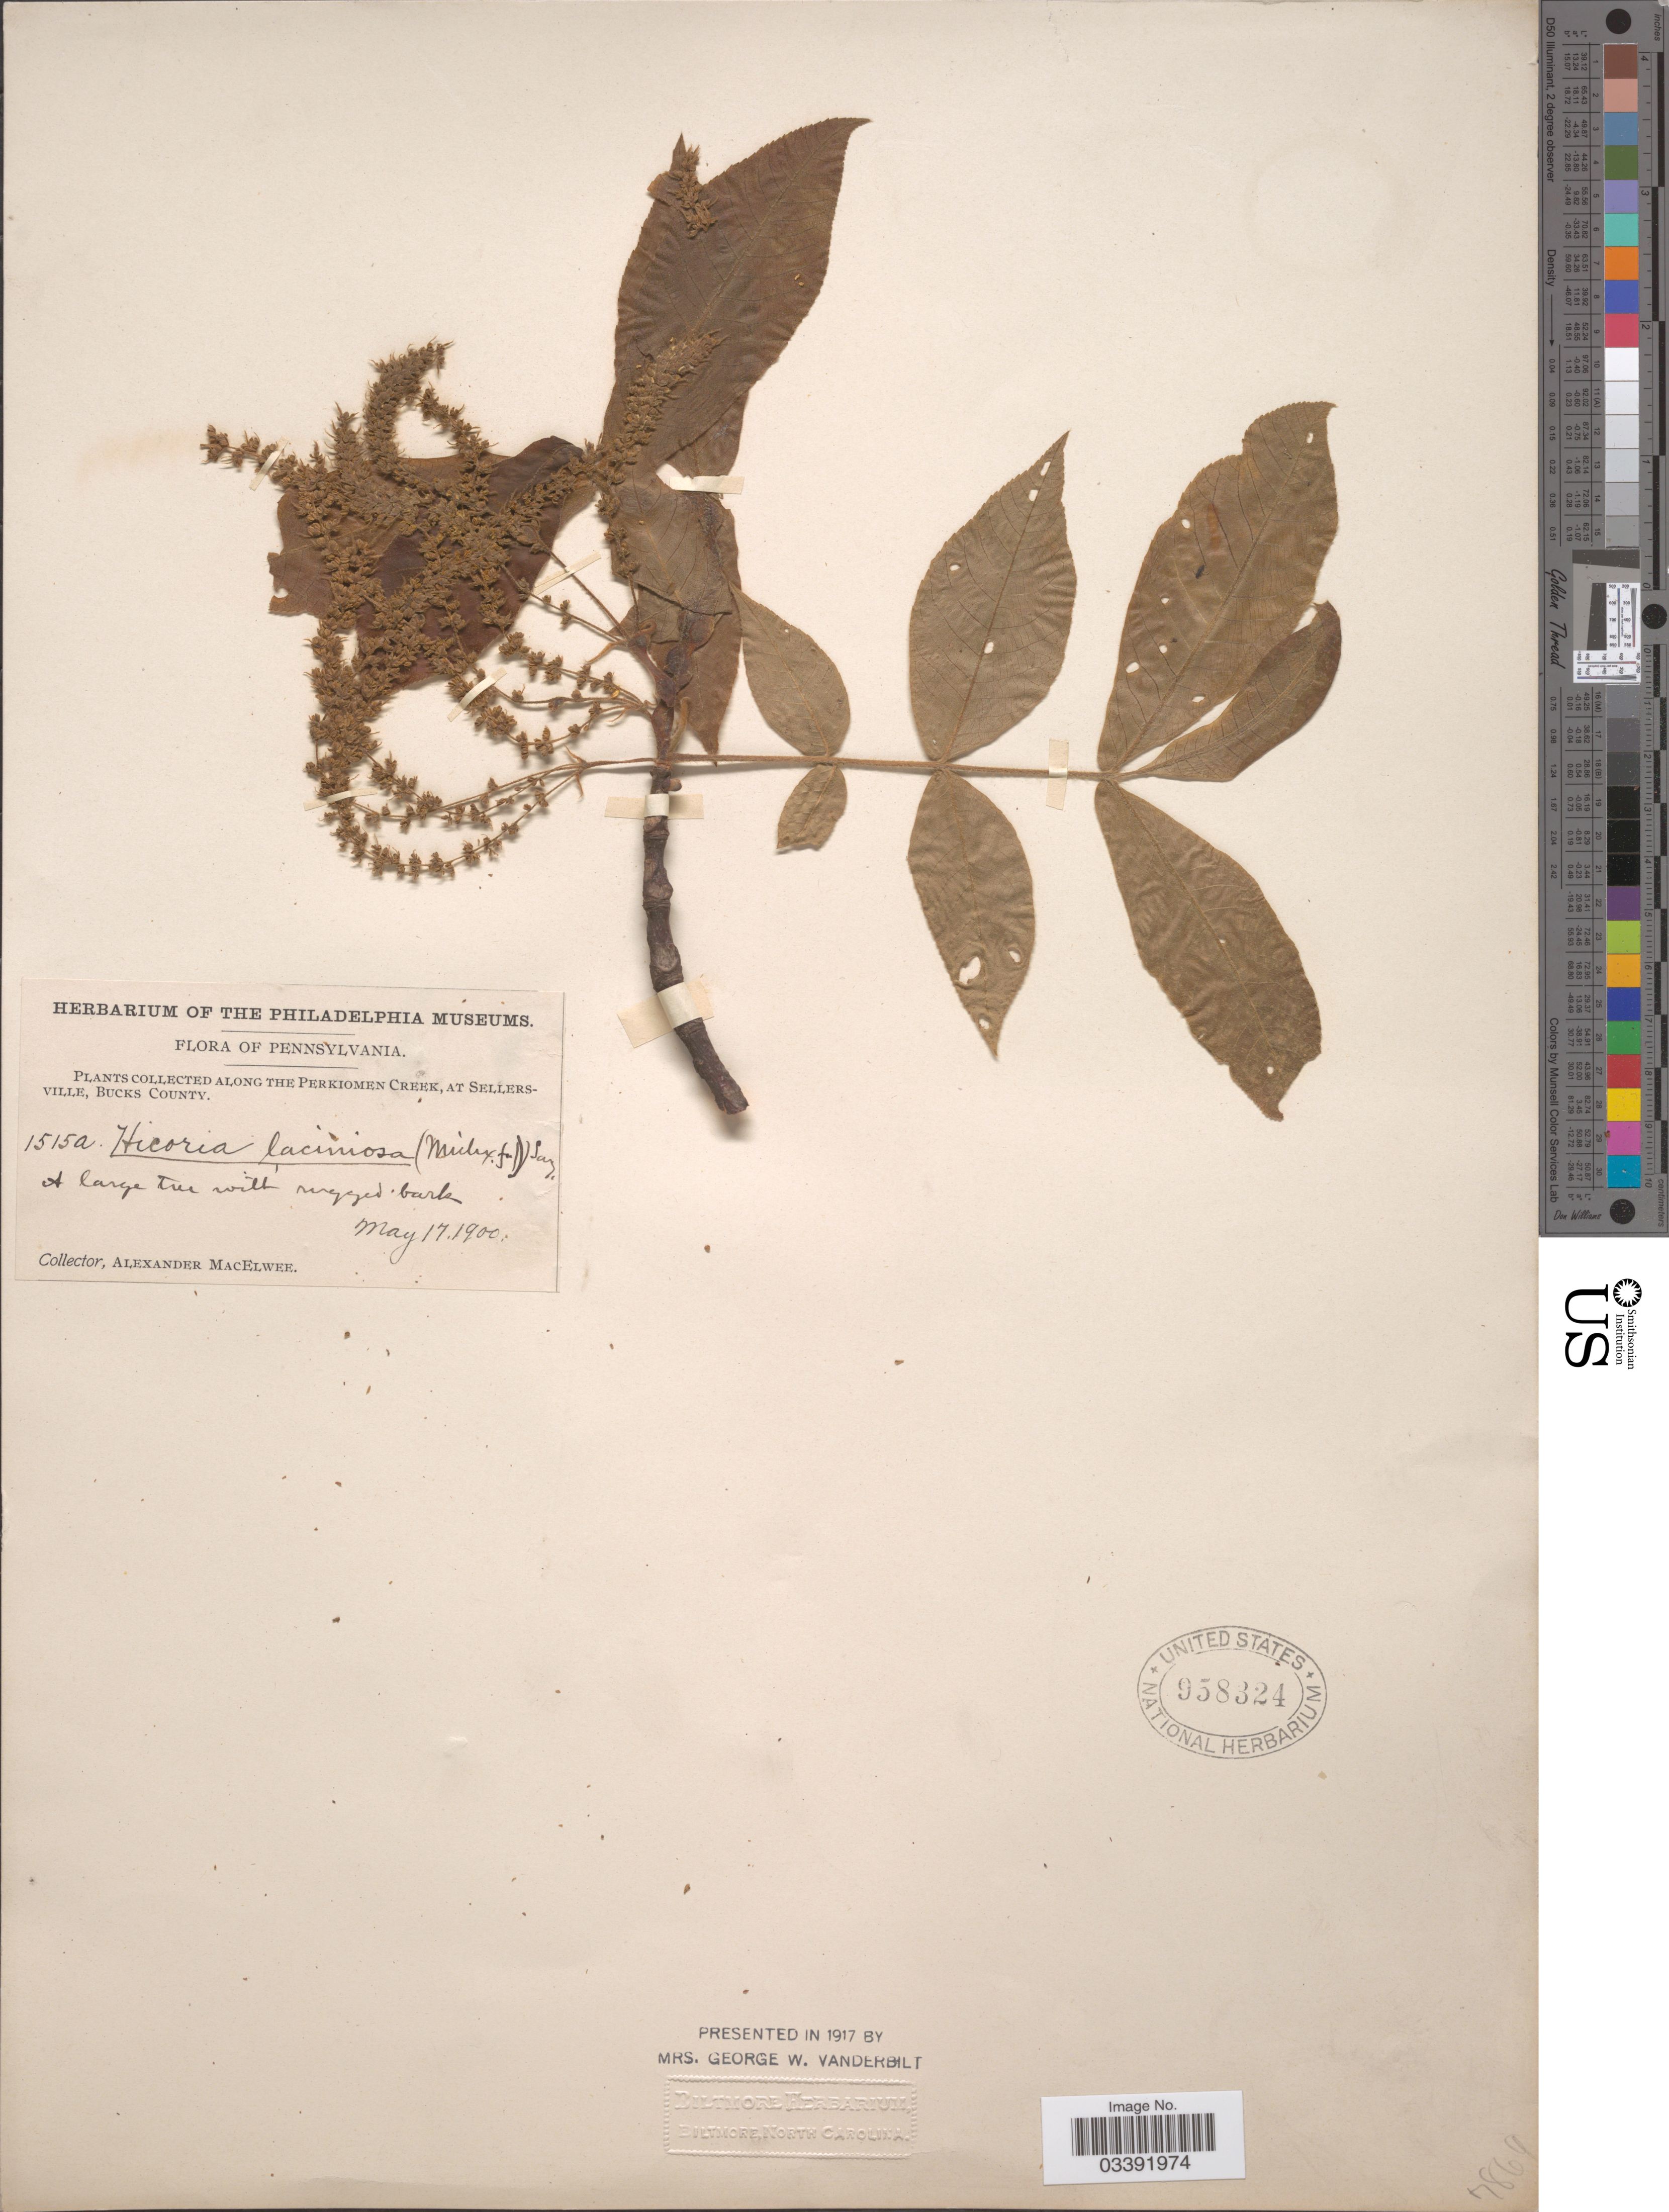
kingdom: Plantae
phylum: Tracheophyta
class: Magnoliopsida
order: Fagales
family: Juglandaceae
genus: Carya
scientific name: Carya laciniosa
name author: (F. Michx.) G. Don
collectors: A. MacElwee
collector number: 1515a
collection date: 1900-05-17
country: United States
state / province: Pennsylvania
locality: Along the Perkiomen Creek, at Sellers-Ville, Bucks County.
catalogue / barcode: US 958324